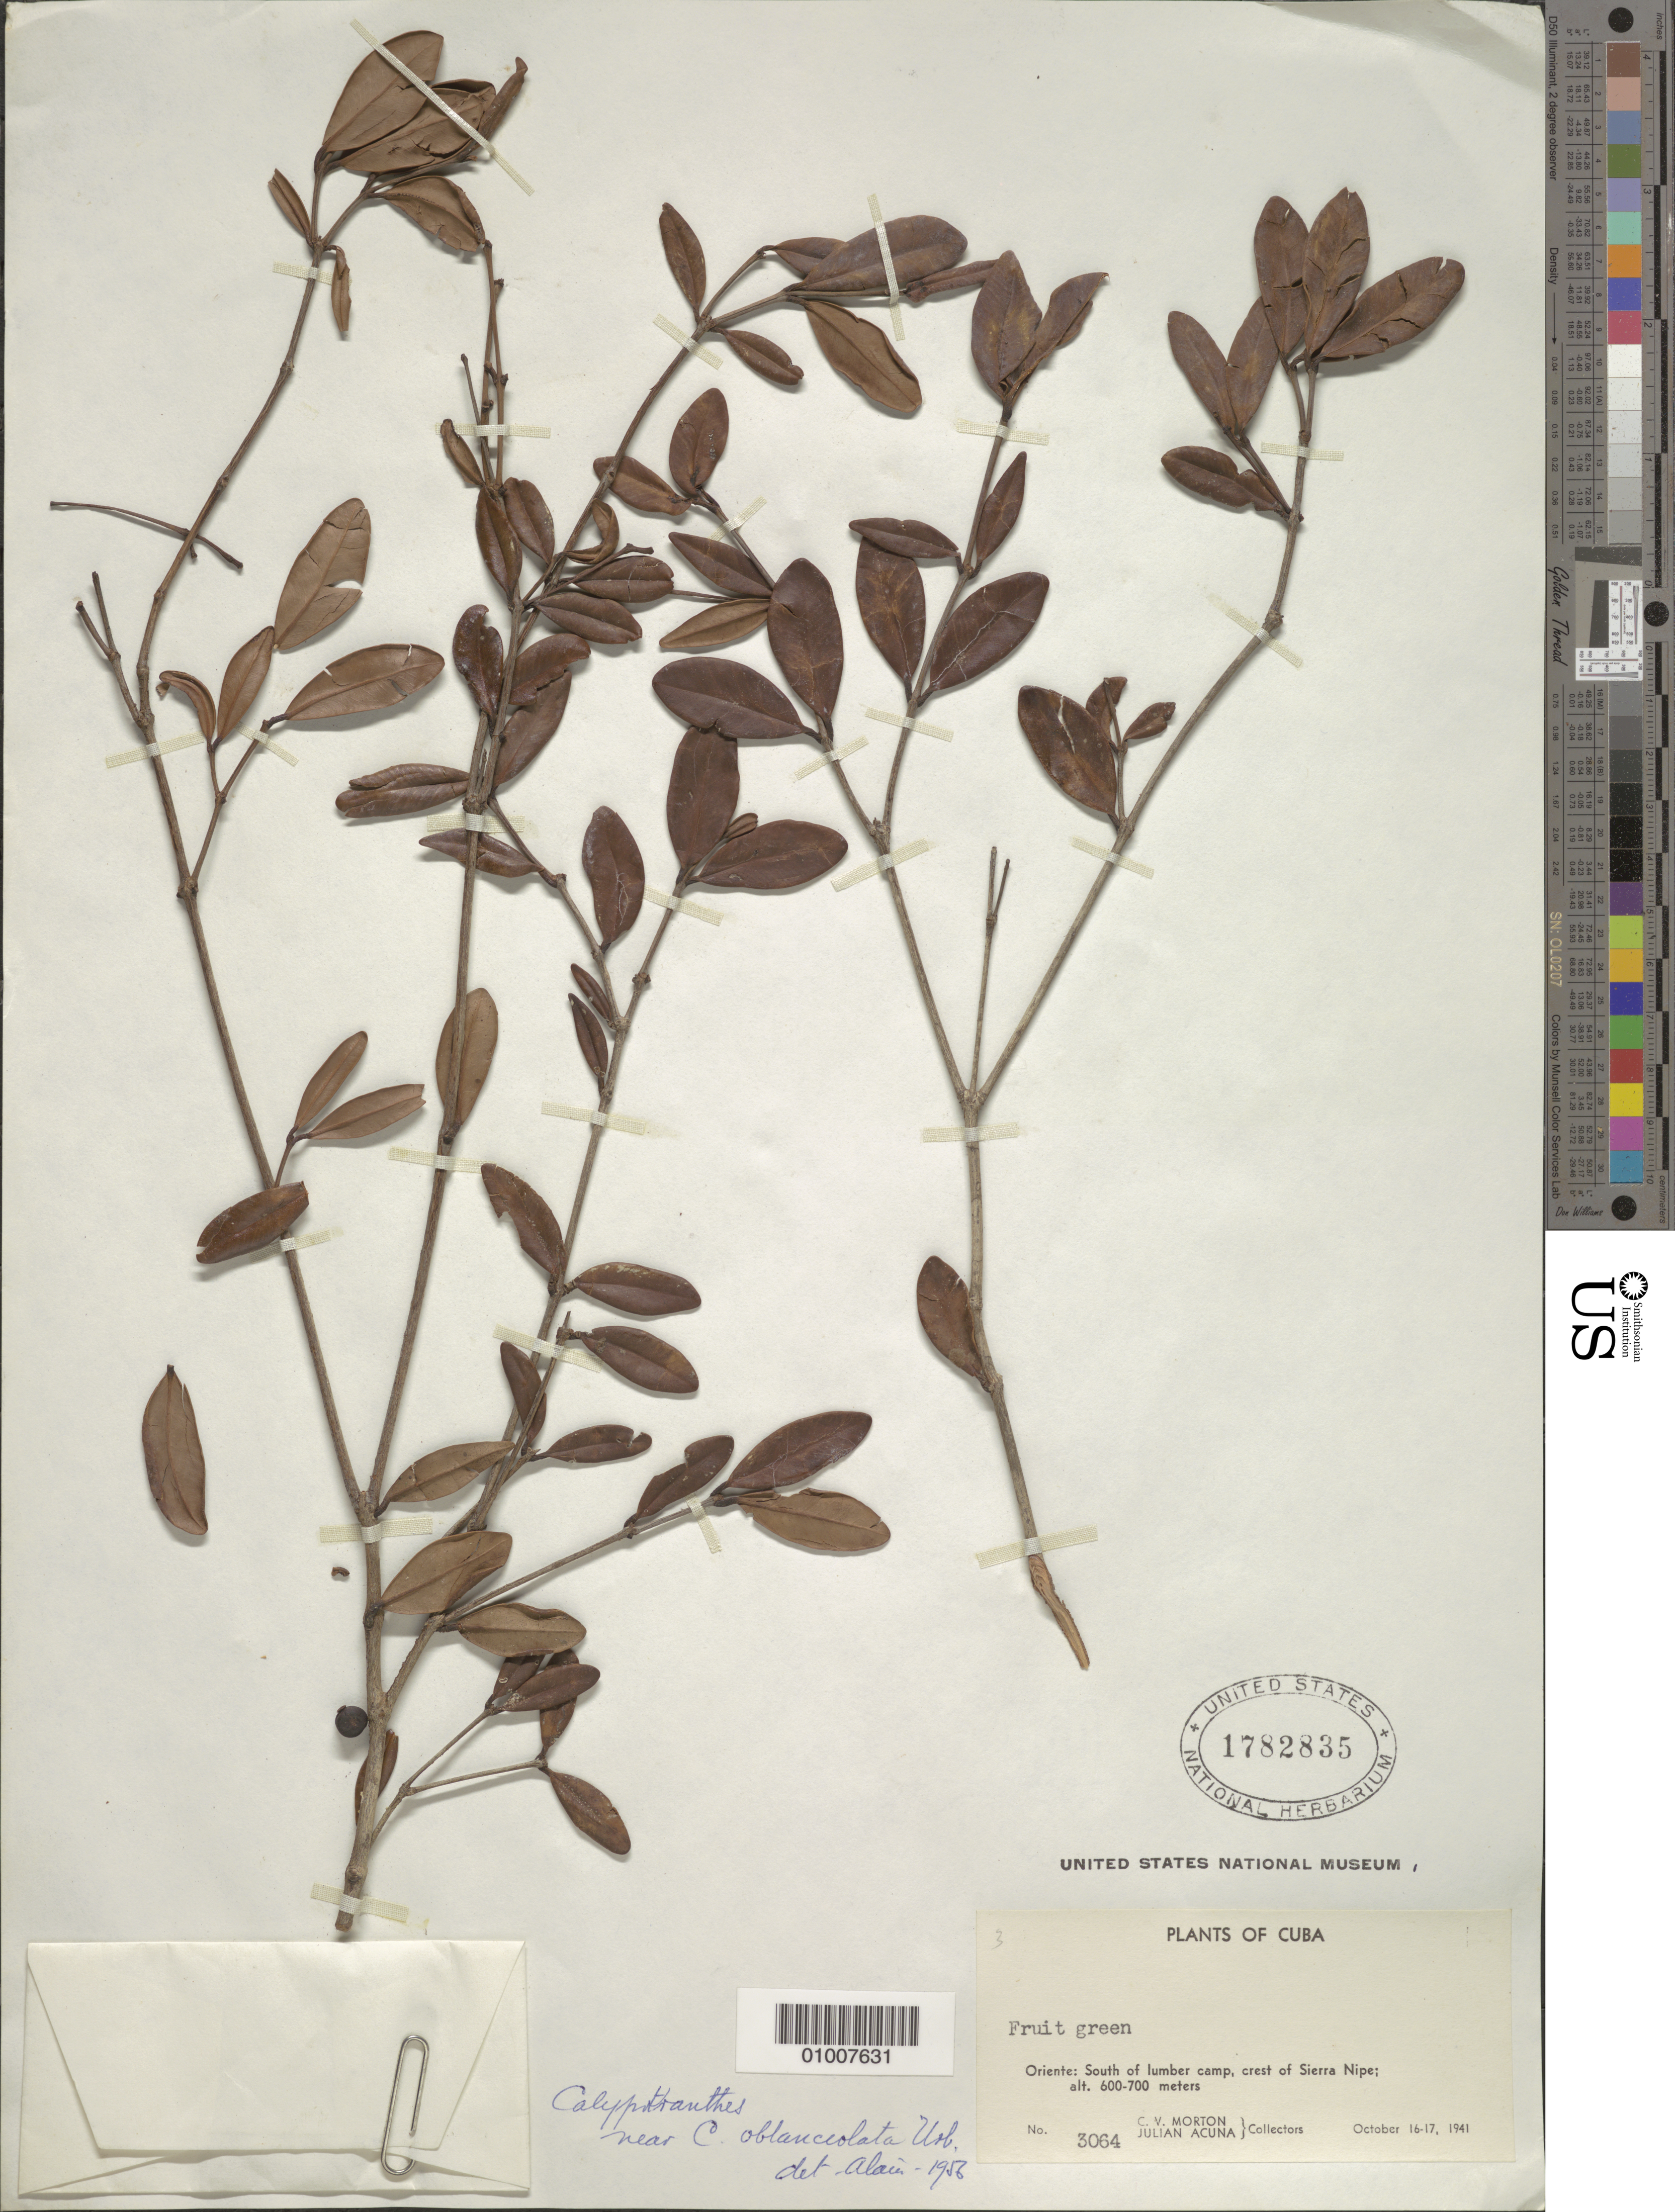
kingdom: Plantae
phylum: Tracheophyta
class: Magnoliopsida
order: Myrtales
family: Myrtaceae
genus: Myrcia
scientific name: Myrcia oblanceolata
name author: (Urb.) Z. Acosta & K. Samra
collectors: C. V. Morton & J. Acuña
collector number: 3064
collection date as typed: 16 Oct 1941 to 17 Oct 1941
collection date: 1941-10-16/1941-10-17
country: Cuba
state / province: Holguín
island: Cuba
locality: South of lumber camp, crest of Sierra Nipe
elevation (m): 600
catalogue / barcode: US 1782835